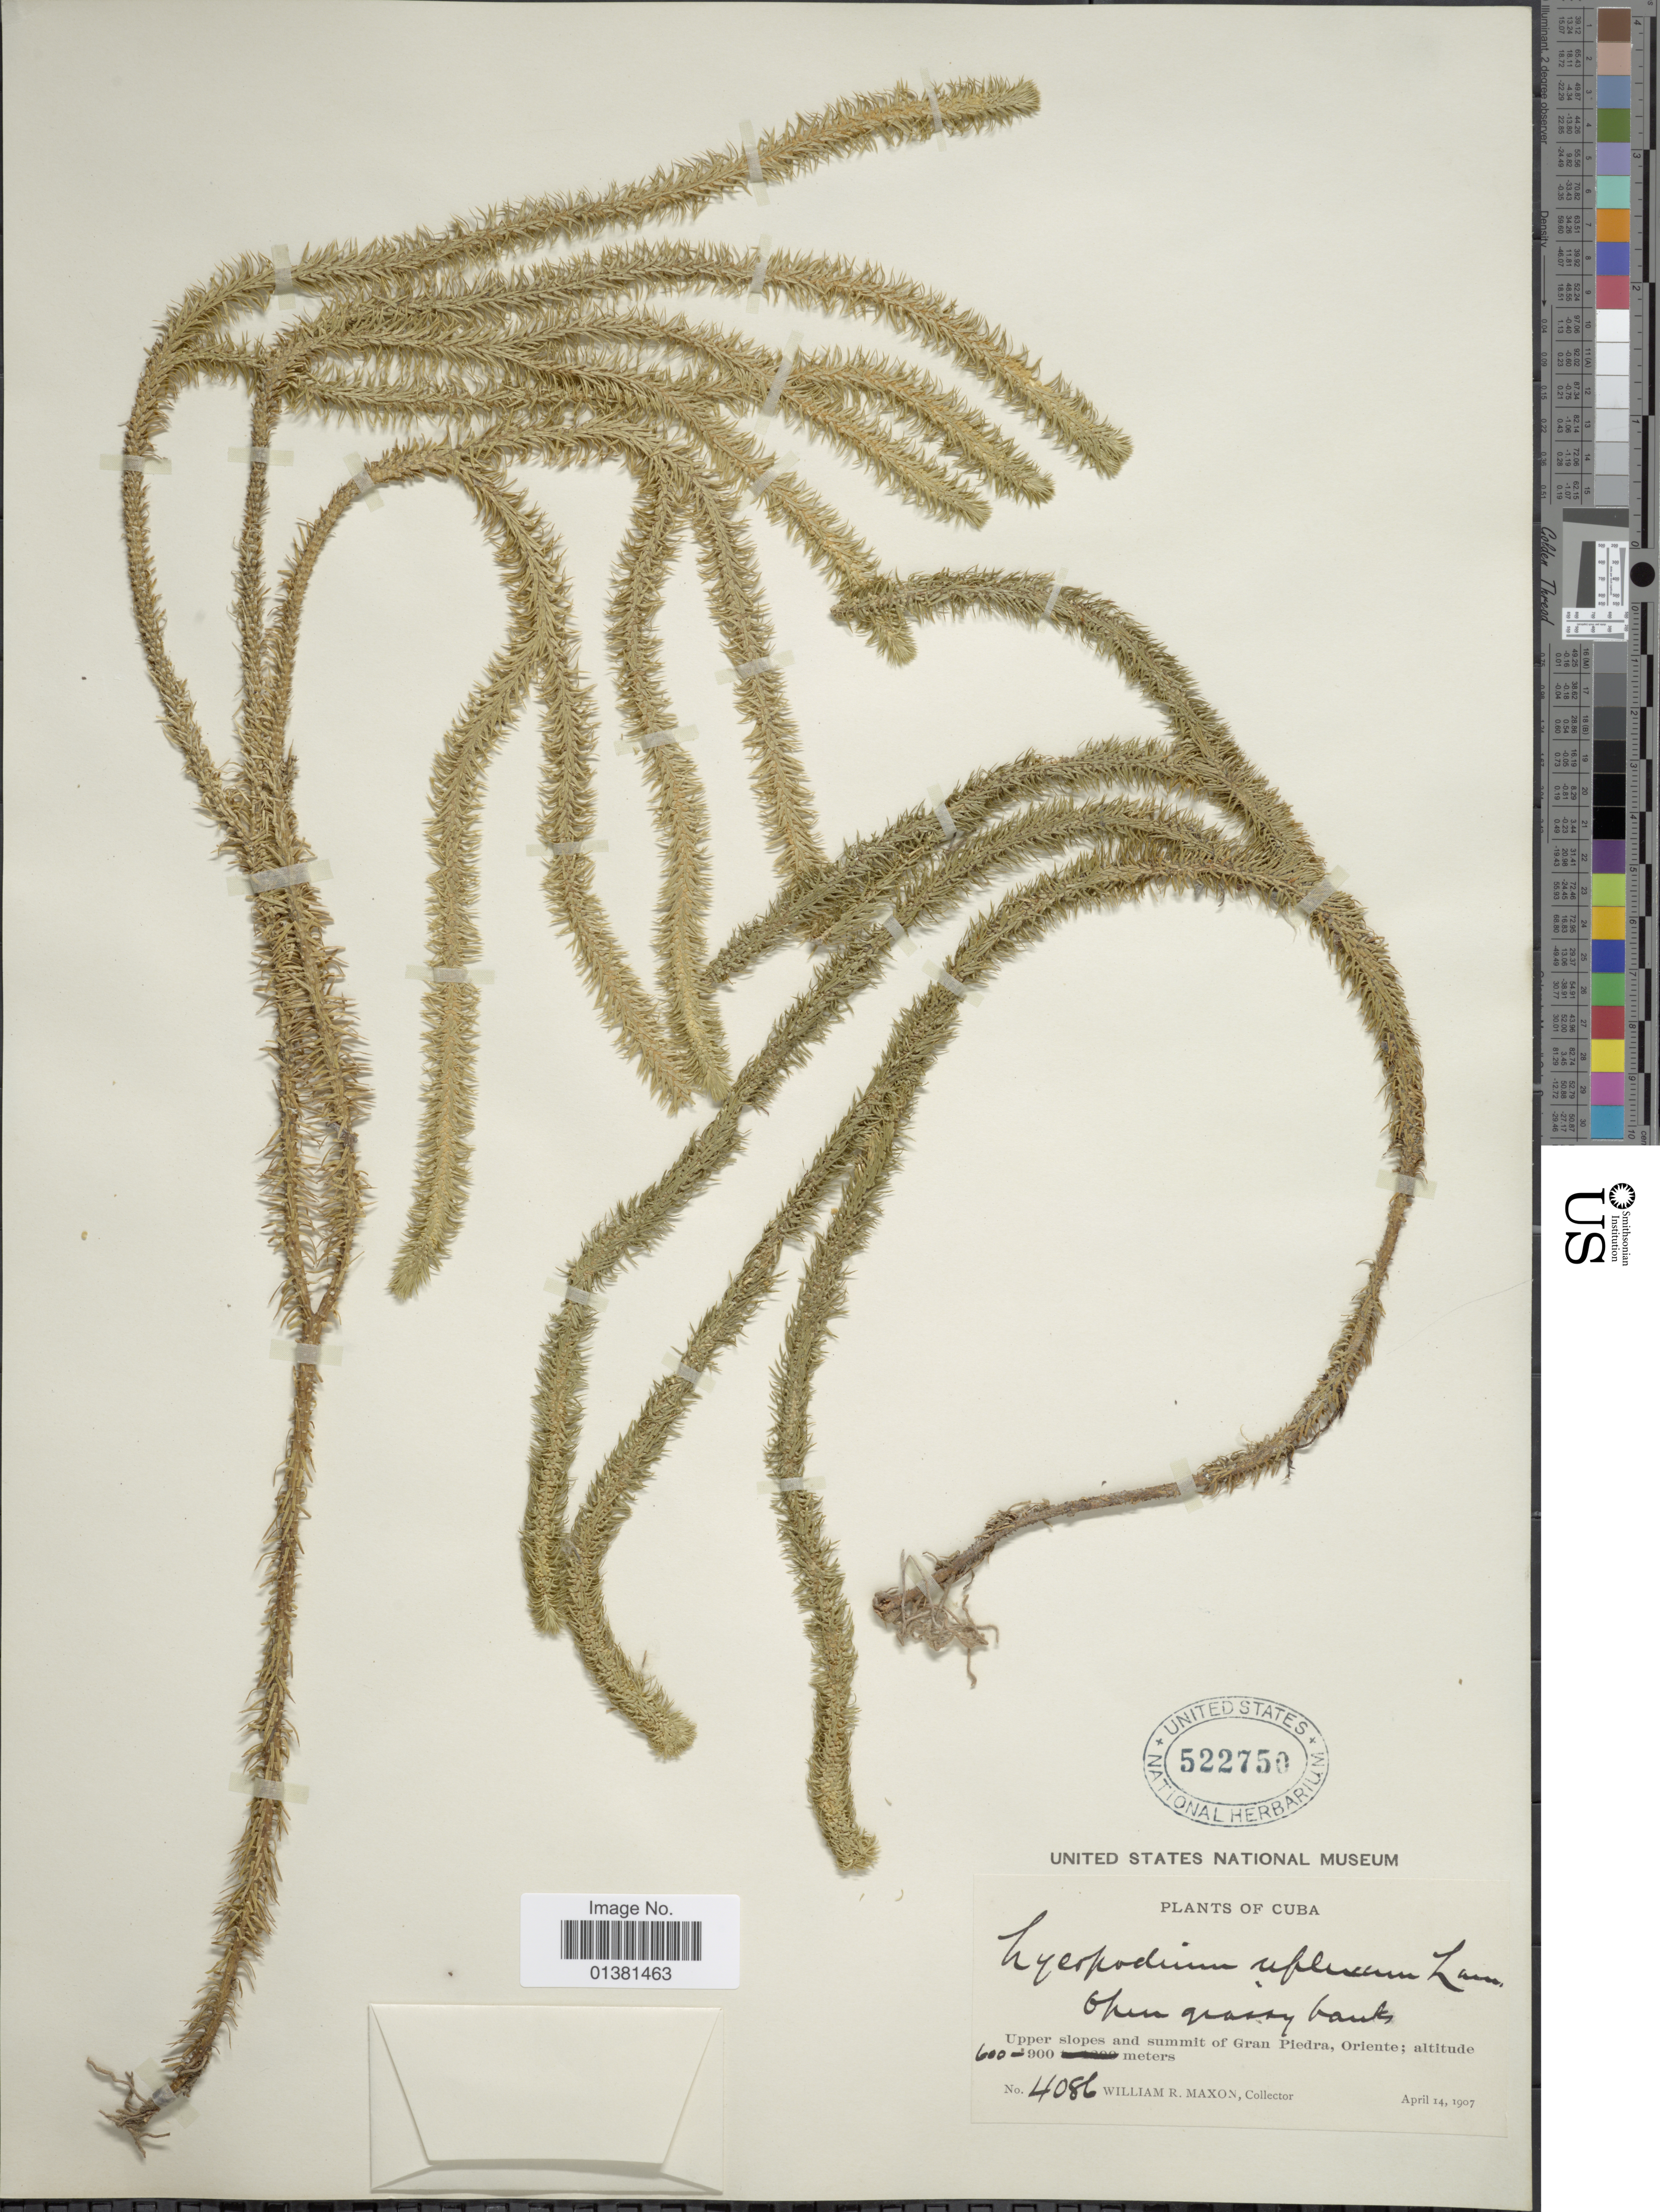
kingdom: Plantae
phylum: Tracheophyta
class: Lycopodiopsida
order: Lycopodiales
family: Lycopodiaceae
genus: Phlegmariurus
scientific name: Phlegmariurus reflexus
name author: (Lam.) B. Øllg.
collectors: W. R. Maxon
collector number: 4086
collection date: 1907-04-14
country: Cuba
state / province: Oriente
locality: Upper slopes and summit of Gran Piedra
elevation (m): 600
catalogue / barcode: US 522750